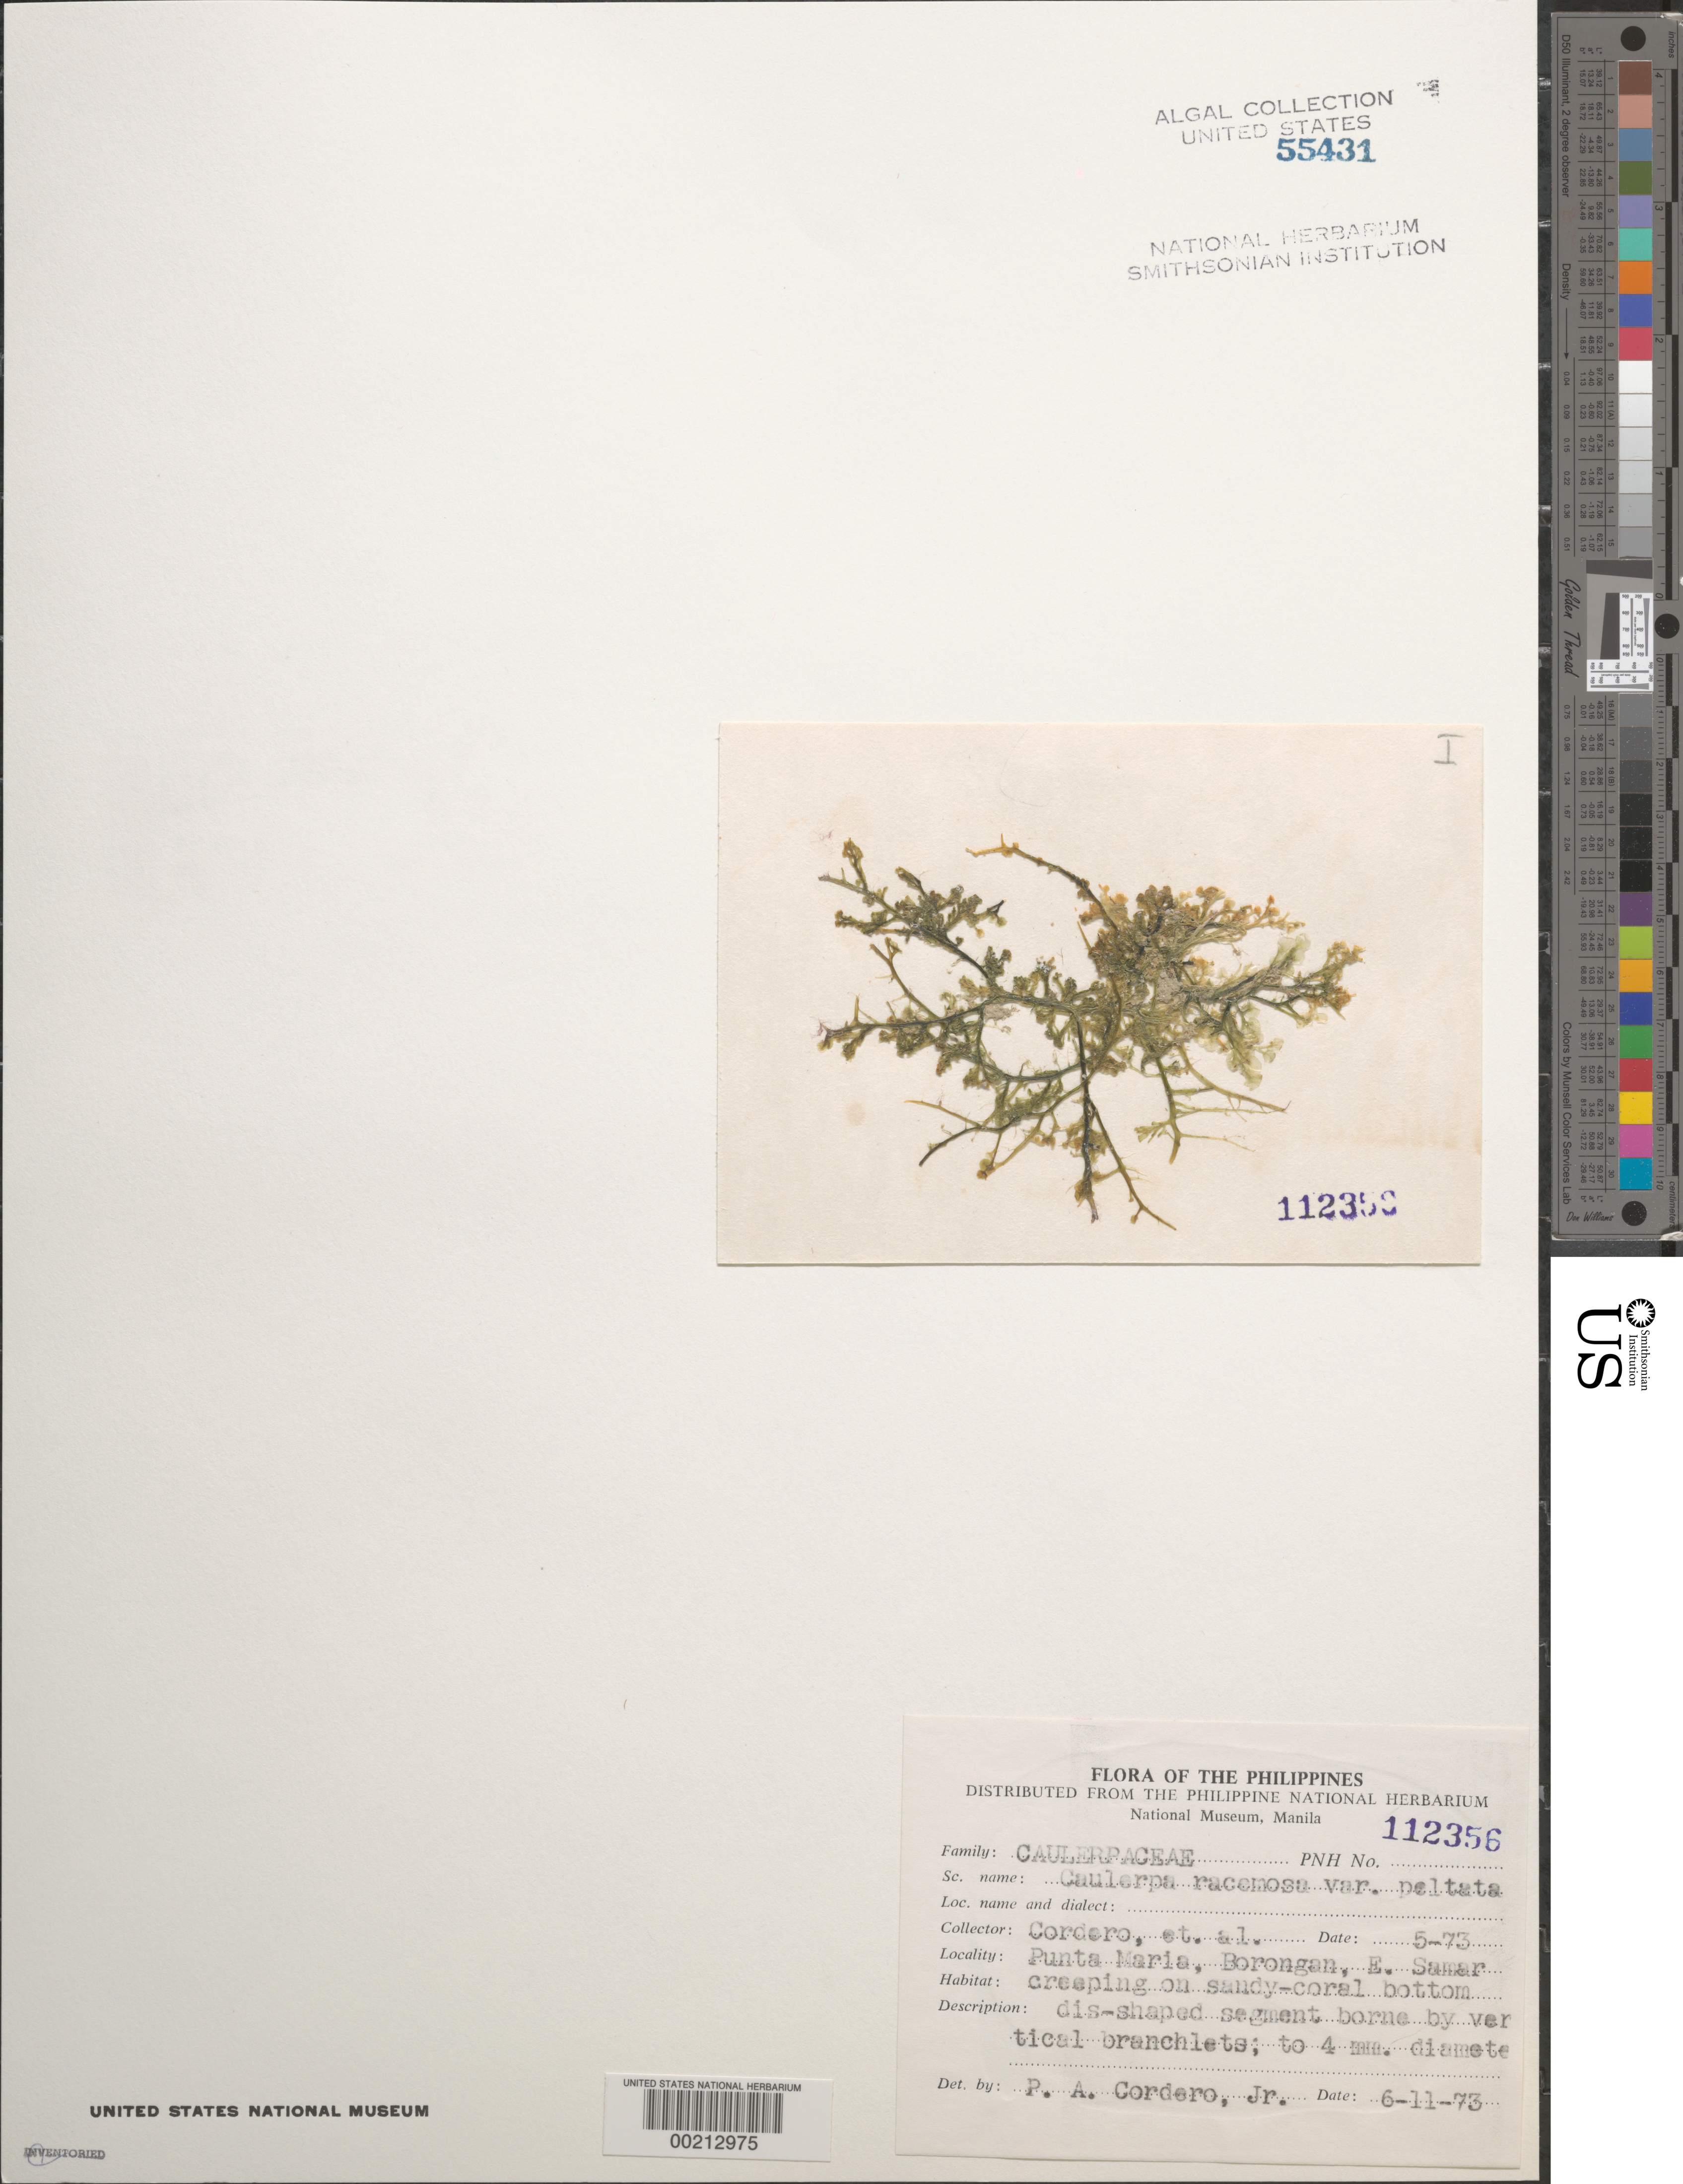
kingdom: Plantae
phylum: Chlorophyta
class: Ulvophyceae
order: Bryopsidales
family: Caulerpaceae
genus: Caulerpa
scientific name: Caulerpa racemosa var. peltata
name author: (J.V.Lamouroux) Eubank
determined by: Cordero, P. A., Jr.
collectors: P. A. Cordero et al.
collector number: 112356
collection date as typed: May 1973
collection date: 1973-05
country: Philippines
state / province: Eastern Visayas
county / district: Eastern Samar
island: Samar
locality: Punta Maria, Borongan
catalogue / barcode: US 55431